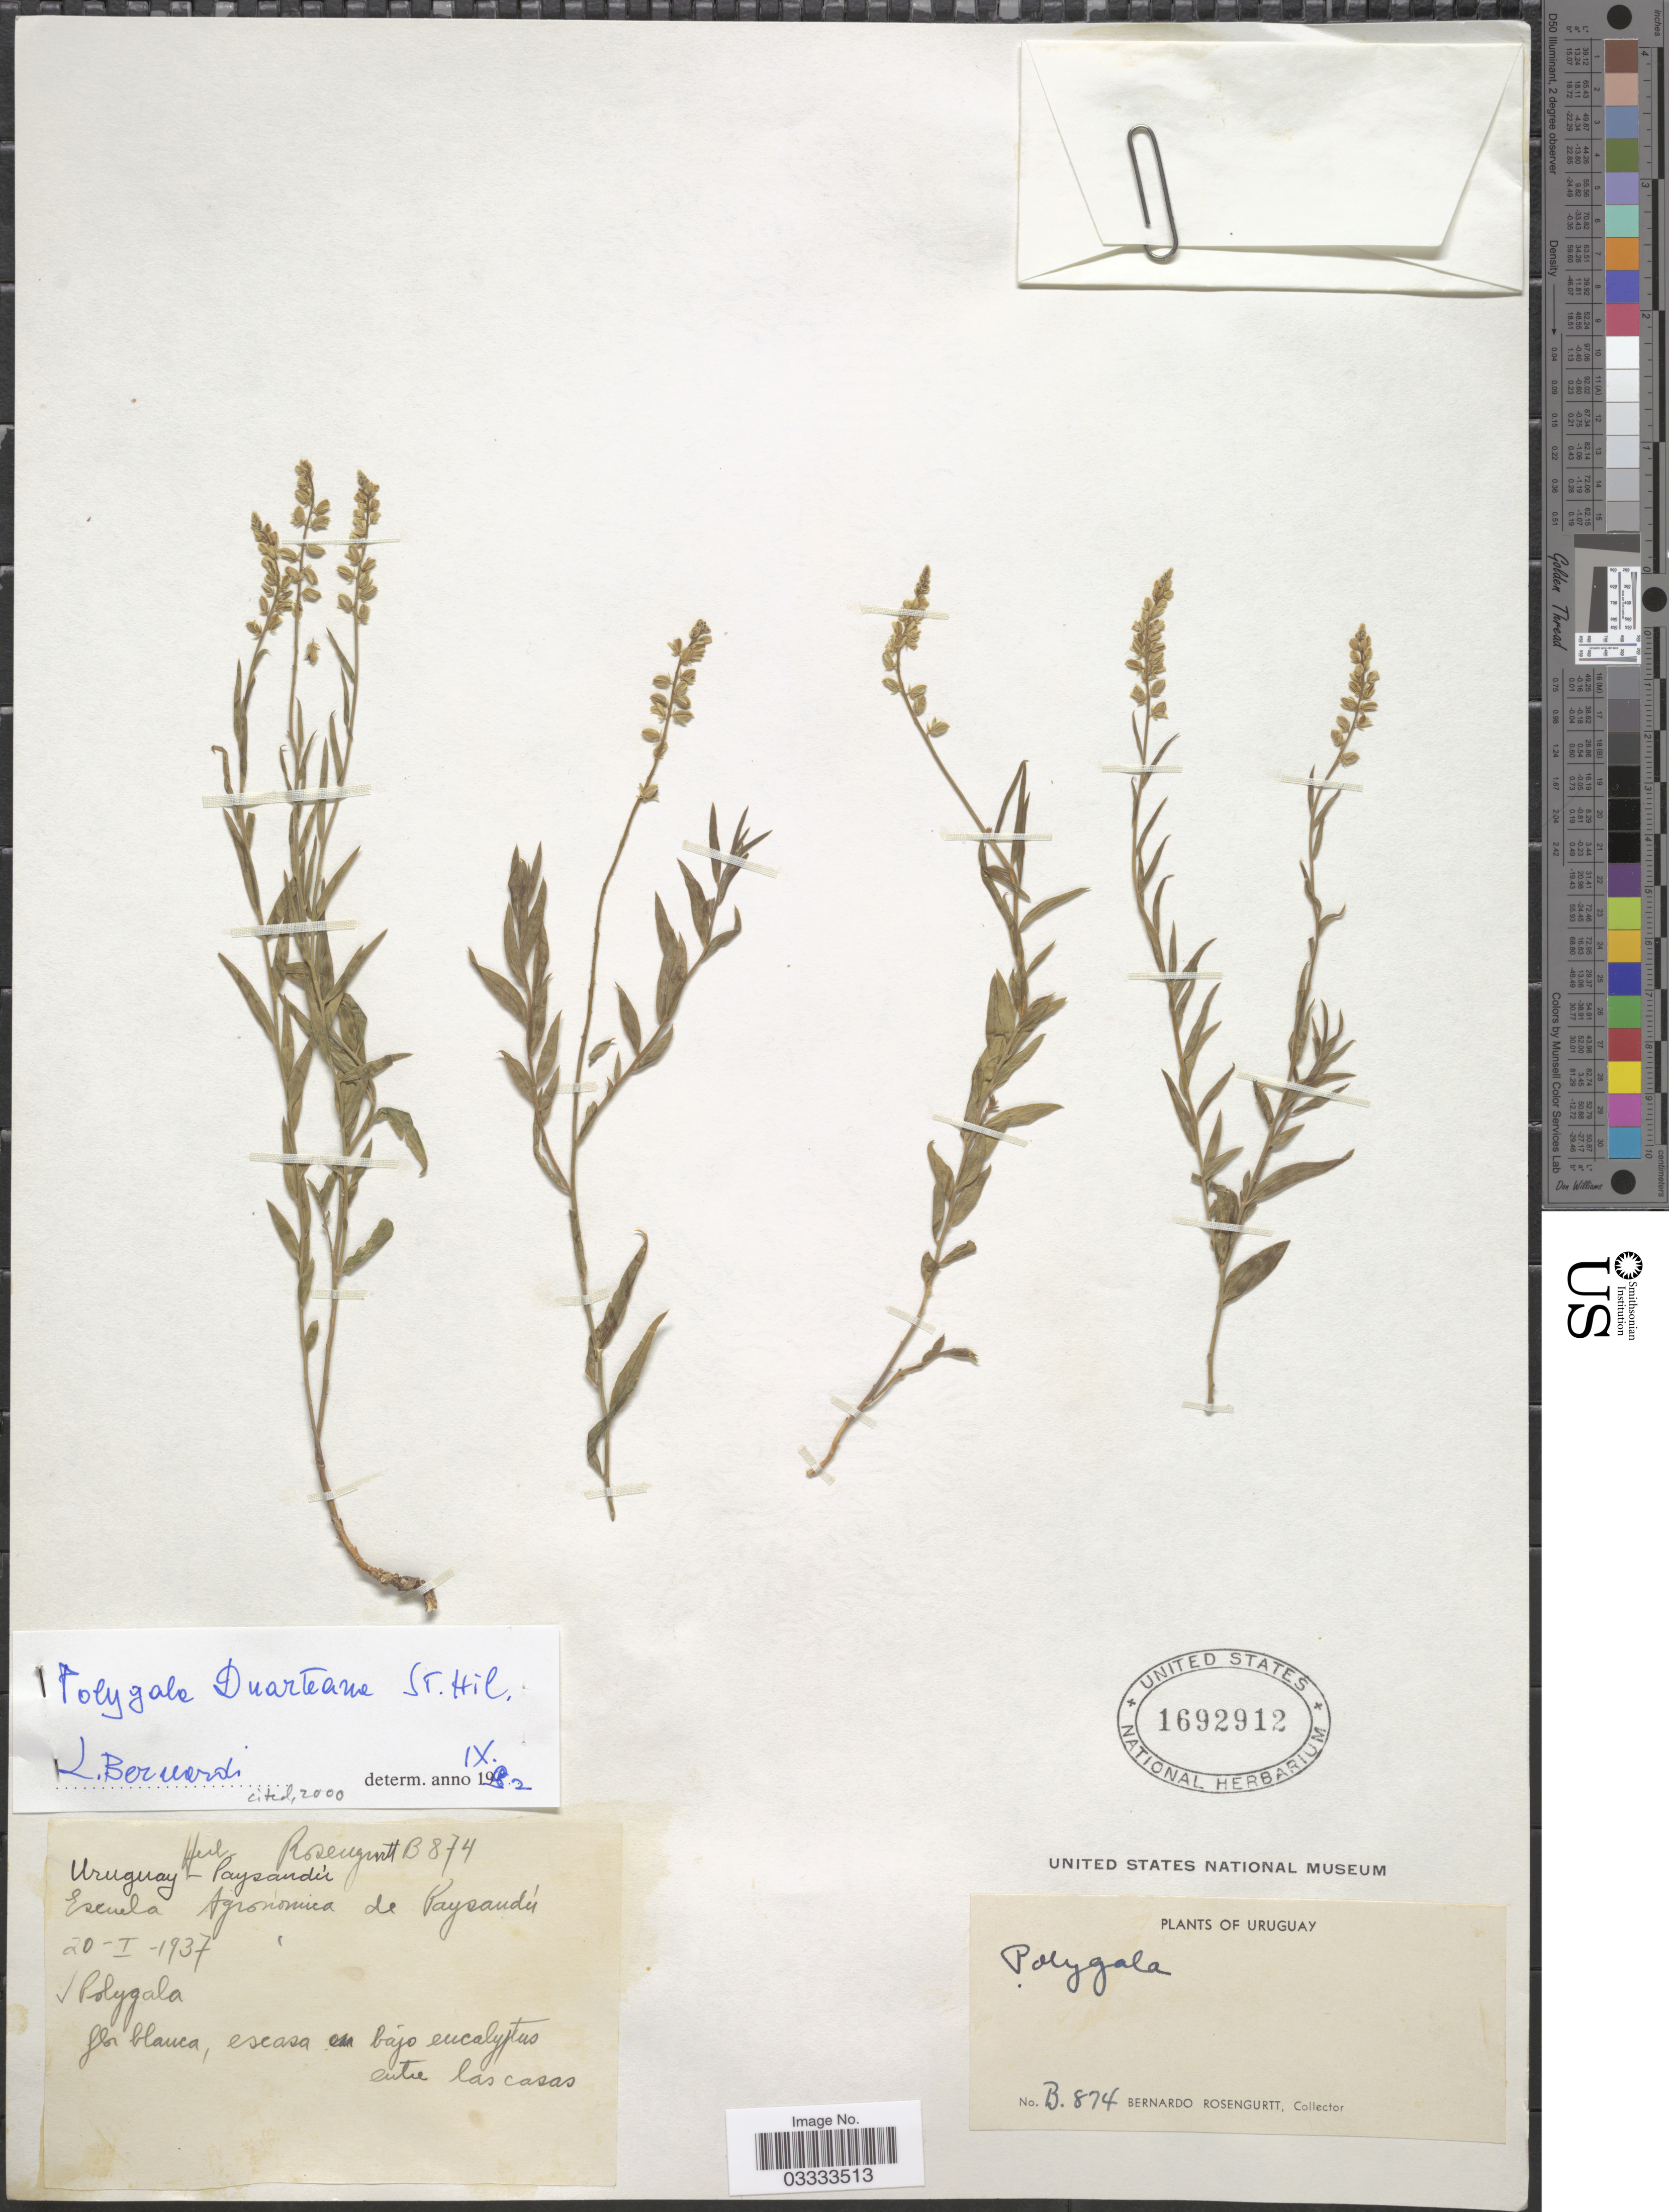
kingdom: Plantae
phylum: Tracheophyta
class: Magnoliopsida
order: Fabales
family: Polygalaceae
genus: Polygala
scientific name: Polygala duarteana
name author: A. St.-Hil. & Moq.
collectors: B. Rosengurtt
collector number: B 874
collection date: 1937-01-20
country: Uruguay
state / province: Paysandu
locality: Escuela Agronomica e Paysandú.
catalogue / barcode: US 1692912